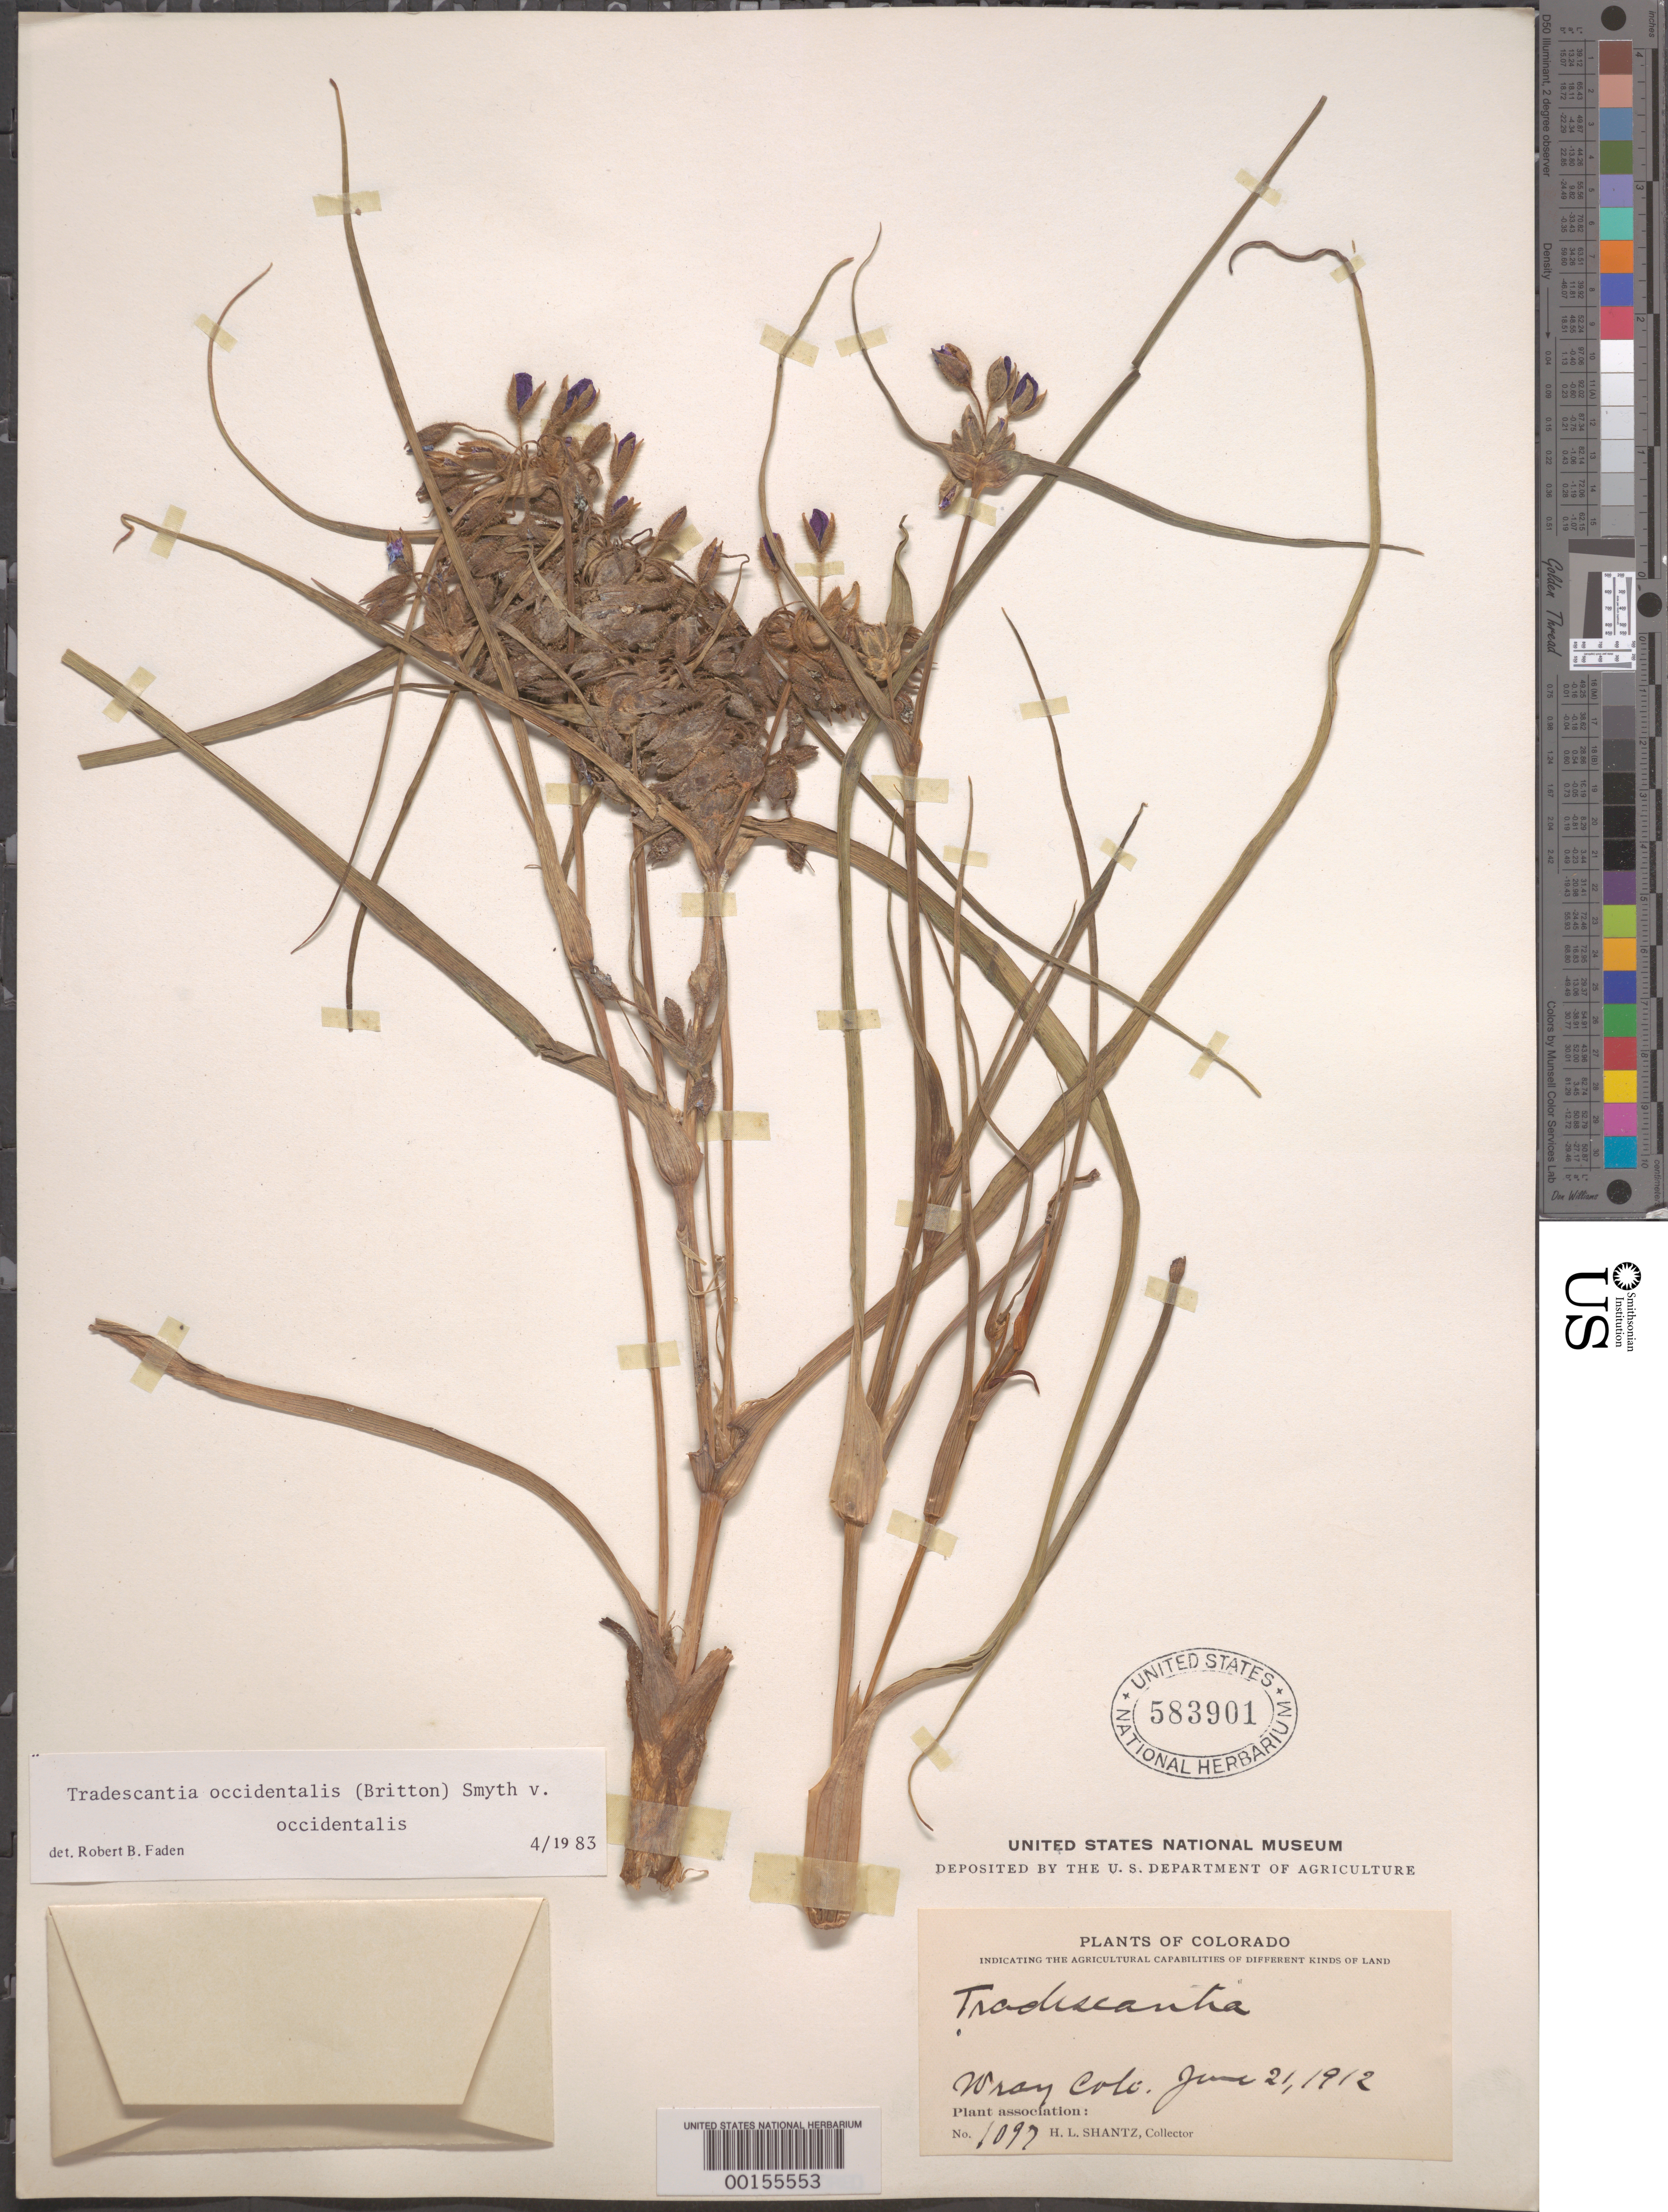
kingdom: Plantae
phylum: Tracheophyta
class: Liliopsida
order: Commelinales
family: Commelinaceae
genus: Tradescantia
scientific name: Tradescantia occidentalis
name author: (Britton) Smyth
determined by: Faden, Robert B., (US), Smithsonian Institution - National Museum of Natural History (UNITED STATES)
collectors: H. Shantz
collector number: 1097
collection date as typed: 21 Jun 1912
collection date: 1912-06-21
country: United States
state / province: Colorado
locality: Wray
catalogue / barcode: US 583901